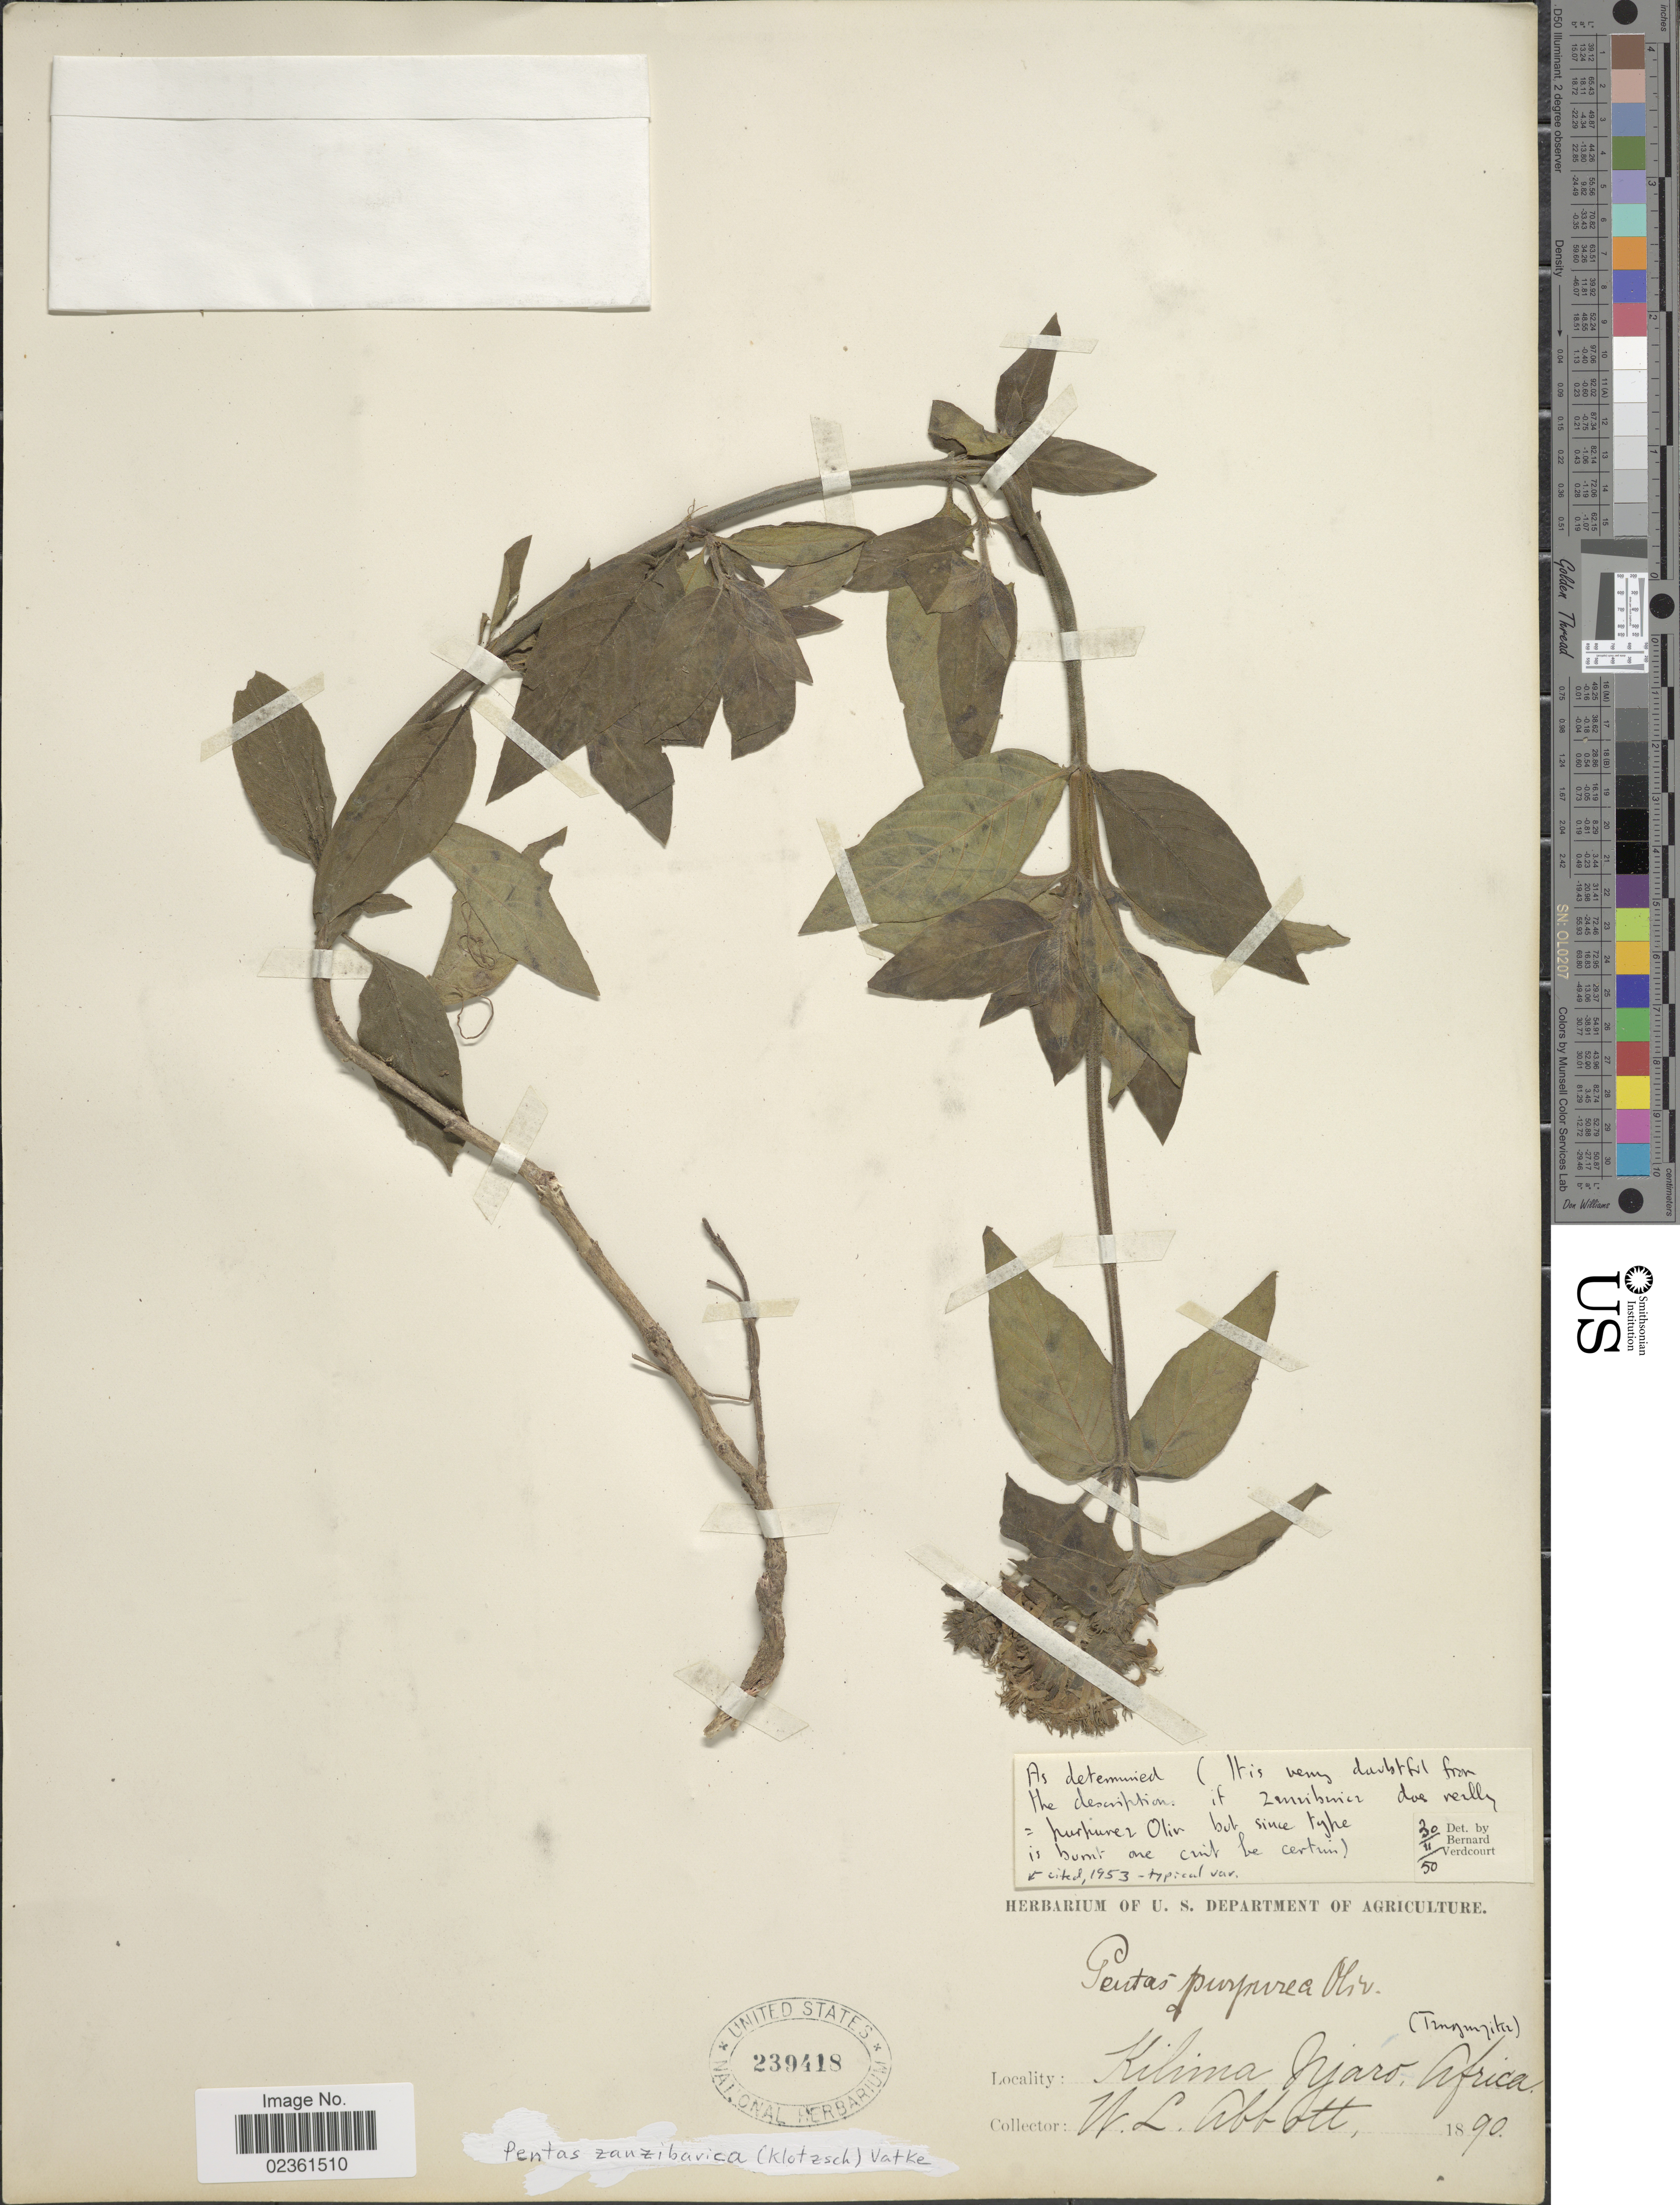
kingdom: Plantae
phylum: Tracheophyta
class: Magnoliopsida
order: Gentianales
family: Rubiaceae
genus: Pentas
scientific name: Pentas zanzibarica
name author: (Klotzsch) Vatke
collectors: W. L. Abbott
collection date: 1890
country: Tanzania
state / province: Kilimanjaro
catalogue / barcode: US 239418